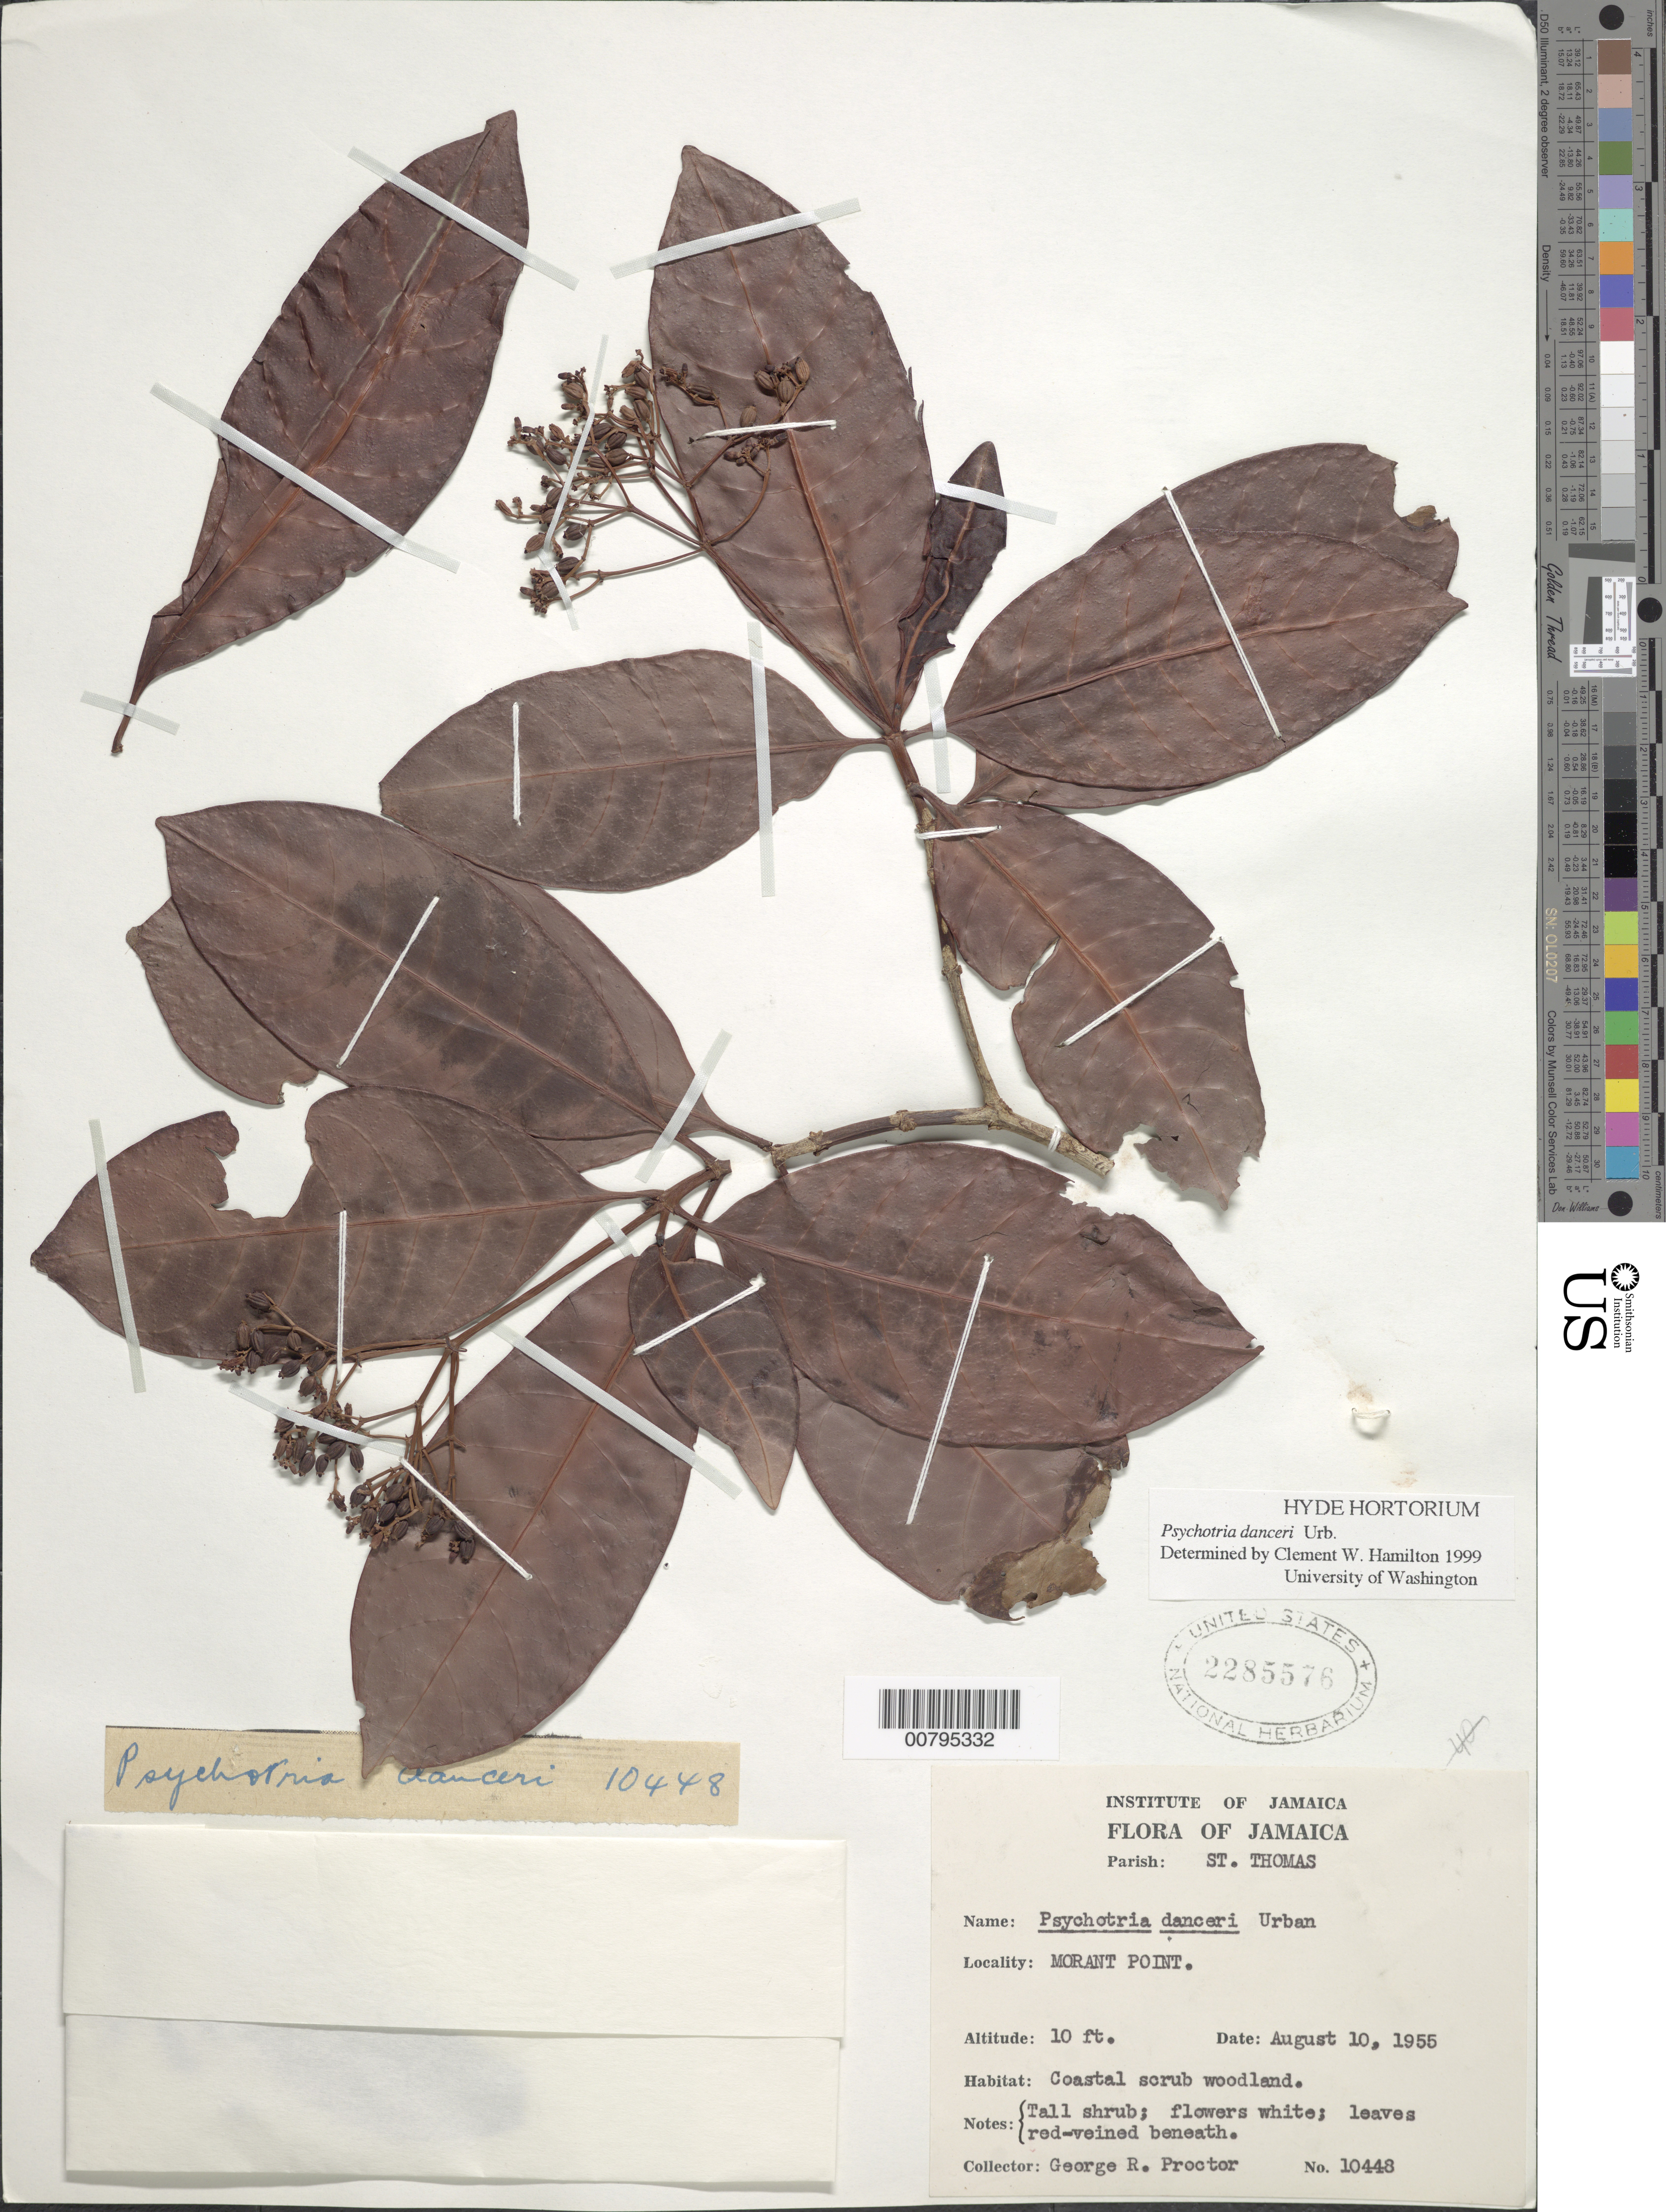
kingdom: Plantae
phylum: Tracheophyta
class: Magnoliopsida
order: Gentianales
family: Rubiaceae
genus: Psychotria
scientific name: Psychotria cuspidata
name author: Bredem. ex Schult.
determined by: Hamilton, C. W.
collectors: G. R. Proctor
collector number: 10448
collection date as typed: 10 Aug 1955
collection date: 1955-08-10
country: Jamaica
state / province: Saint Thomas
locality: Morant Point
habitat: Coastal scrub woodland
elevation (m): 3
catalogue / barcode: US 2285576